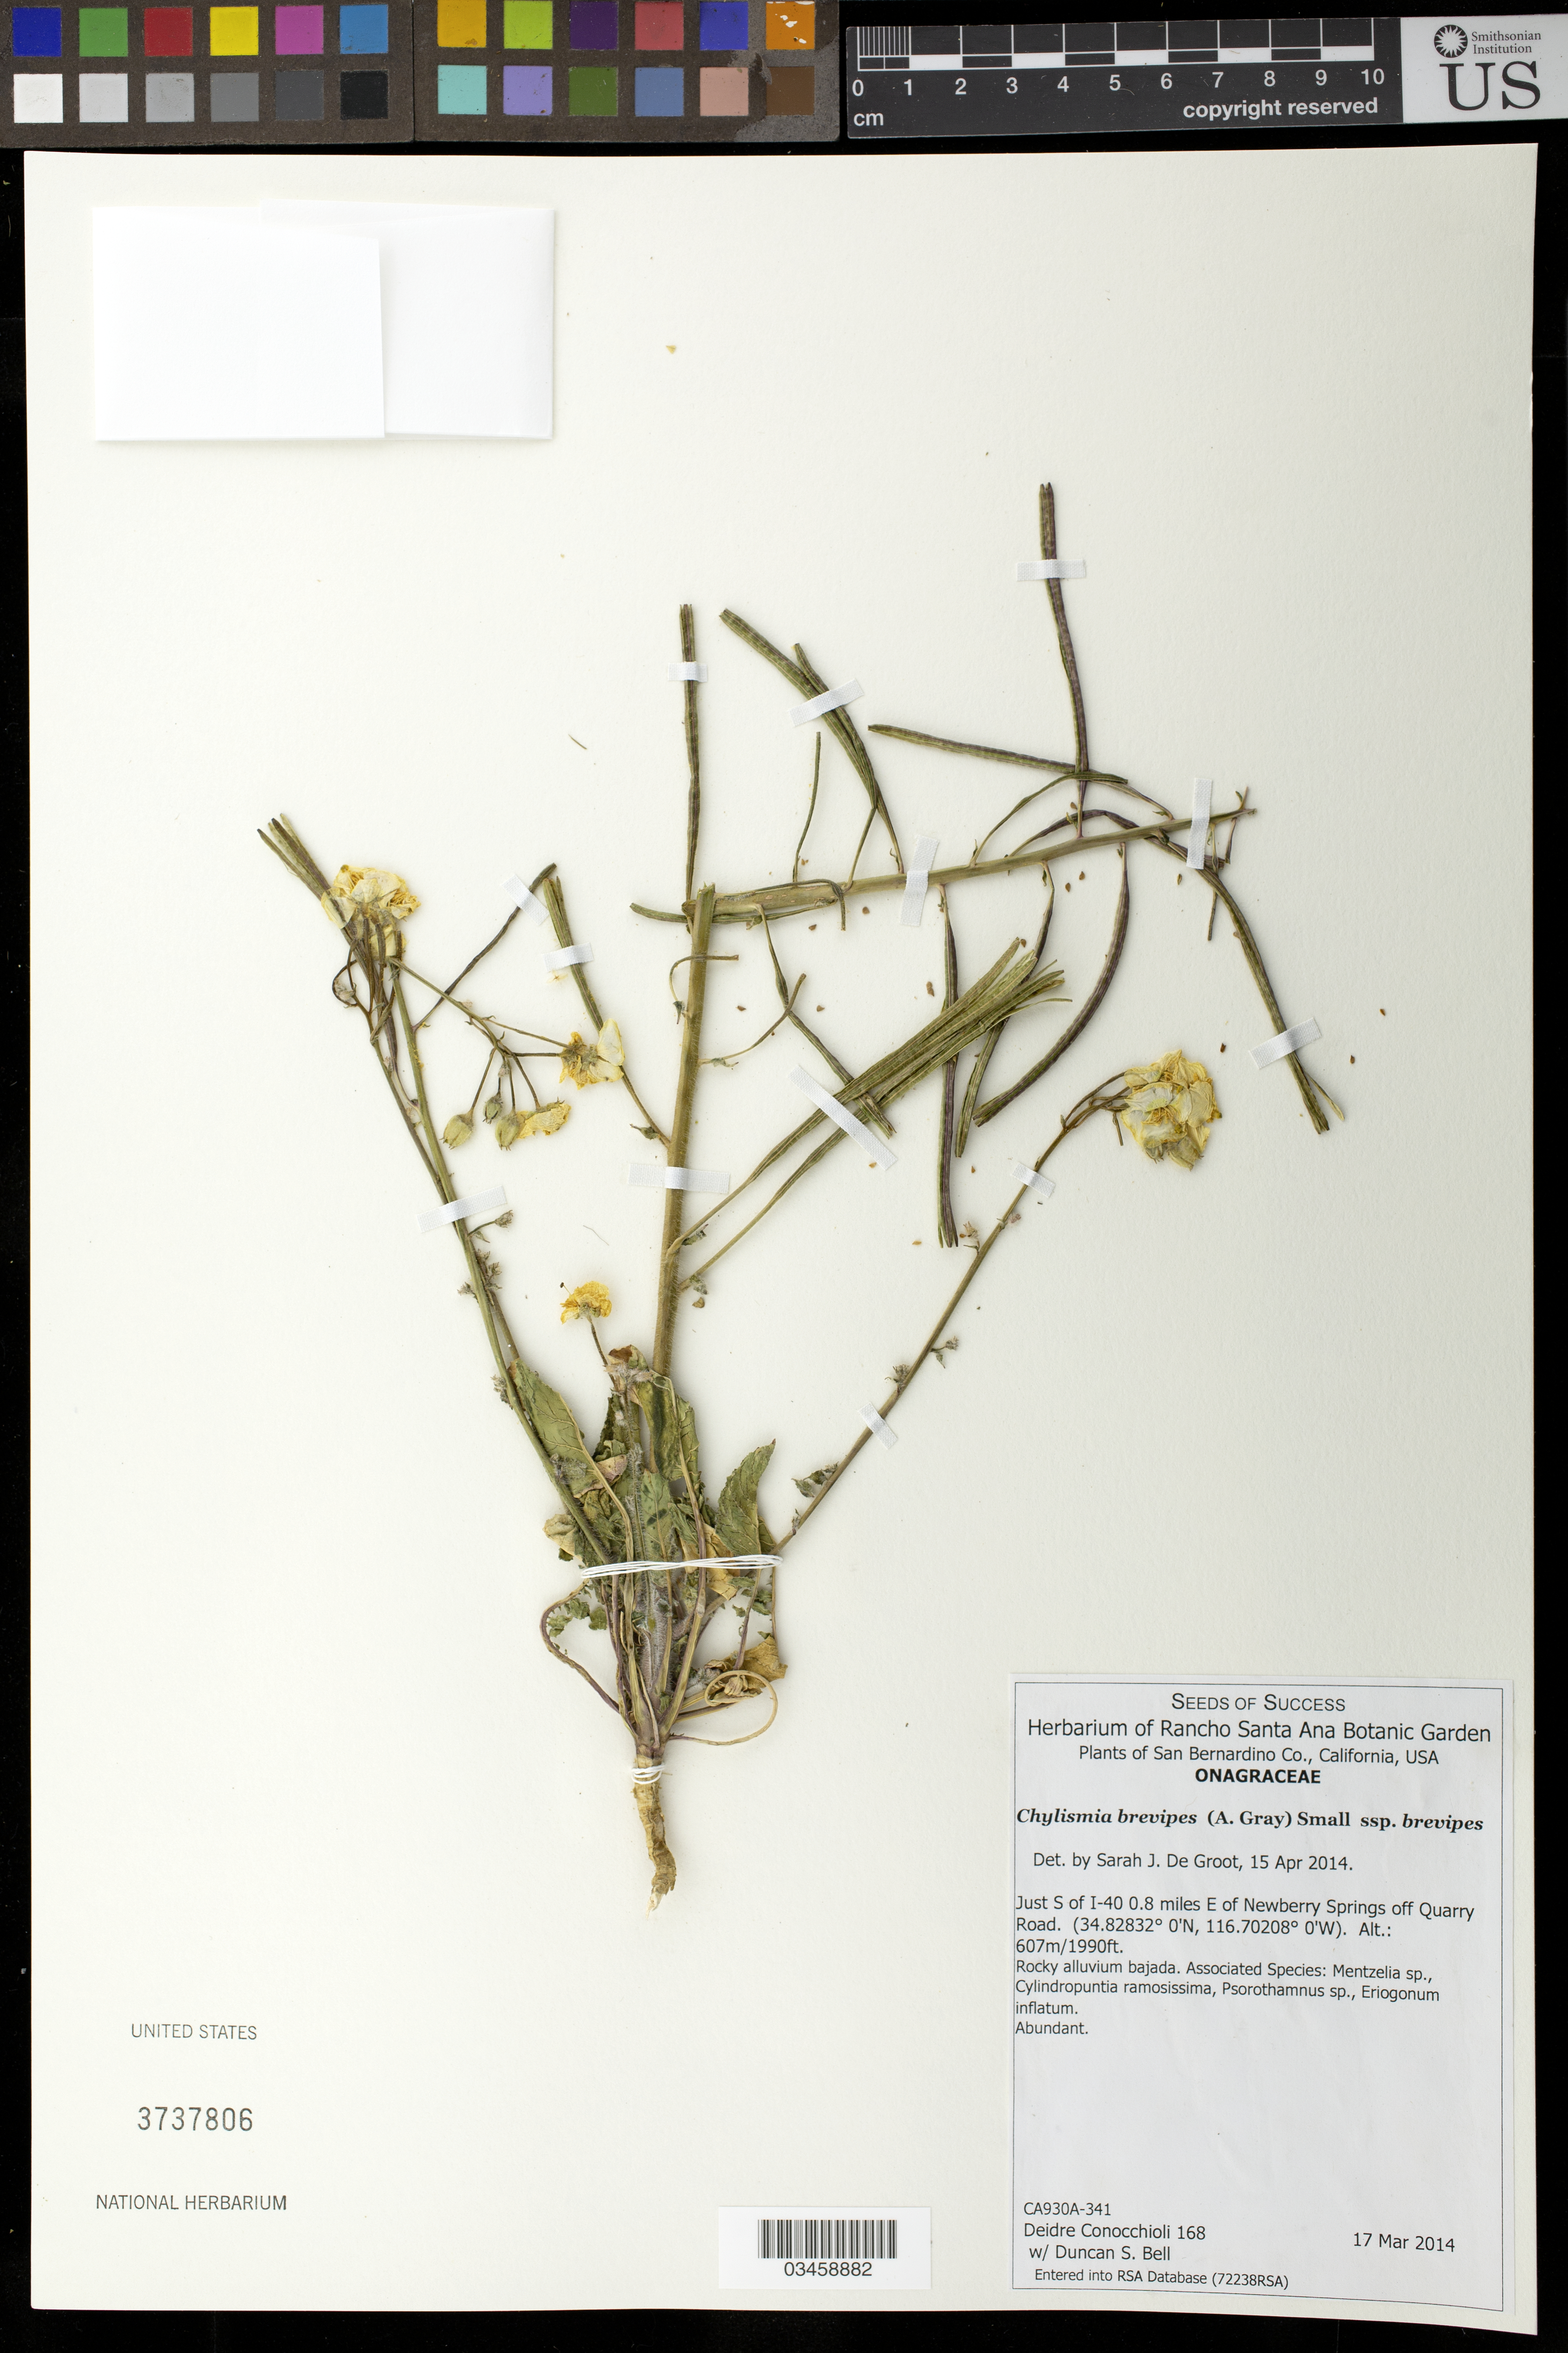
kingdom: Plantae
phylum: Tracheophyta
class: Magnoliopsida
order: Myrtales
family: Onagraceae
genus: Chylismia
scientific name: Chylismia brevipes subsp. brevipes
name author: (A. Gray) Small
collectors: D. Conocchioli & D. S. Bell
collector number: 341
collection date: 2014-03-17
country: United States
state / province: California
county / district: San Bernardino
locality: S of I-40 0.8 mi. E of Newberry Springs off Quarry Road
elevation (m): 607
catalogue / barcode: US 3737806